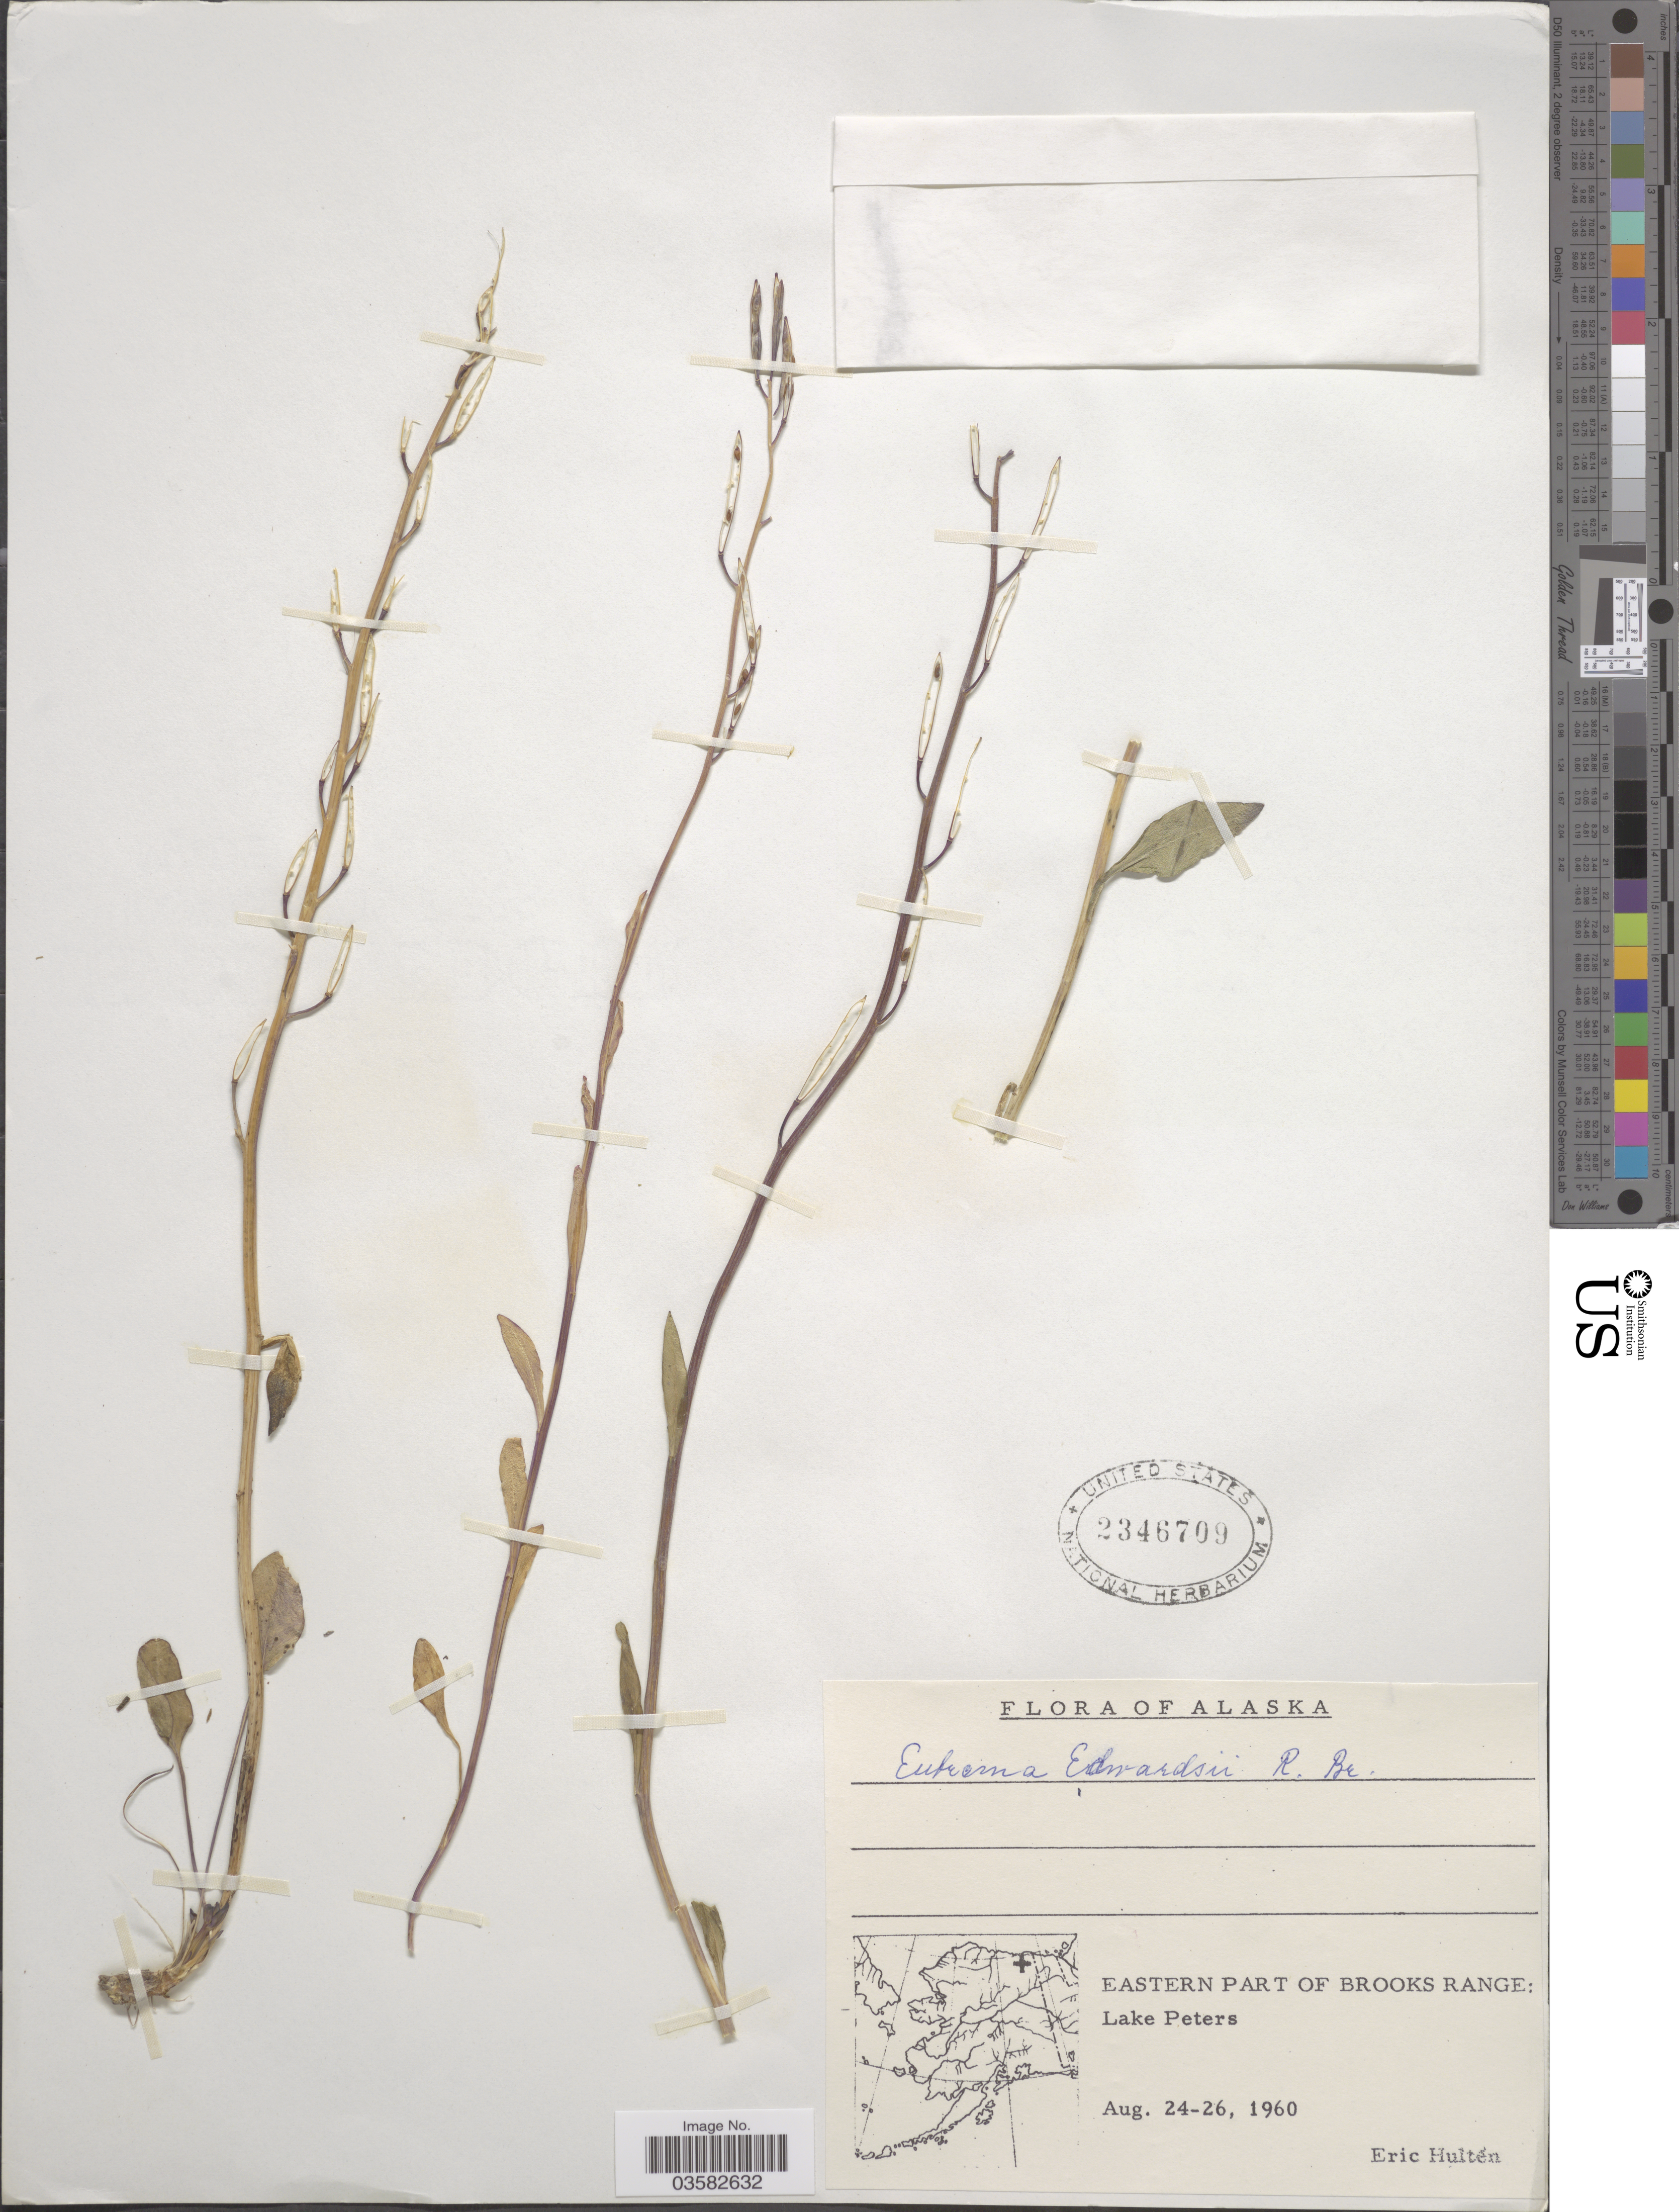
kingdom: Plantae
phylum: Tracheophyta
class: Magnoliopsida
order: Brassicales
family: Brassicaceae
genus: Eutrema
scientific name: Eutrema edwardsii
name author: R. Br.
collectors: E. G. Hultén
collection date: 1960-08-24/1960-08-26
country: United States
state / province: Alaska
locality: Eastern part of Brooks Range: Lake Peters.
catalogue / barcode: US 2346709